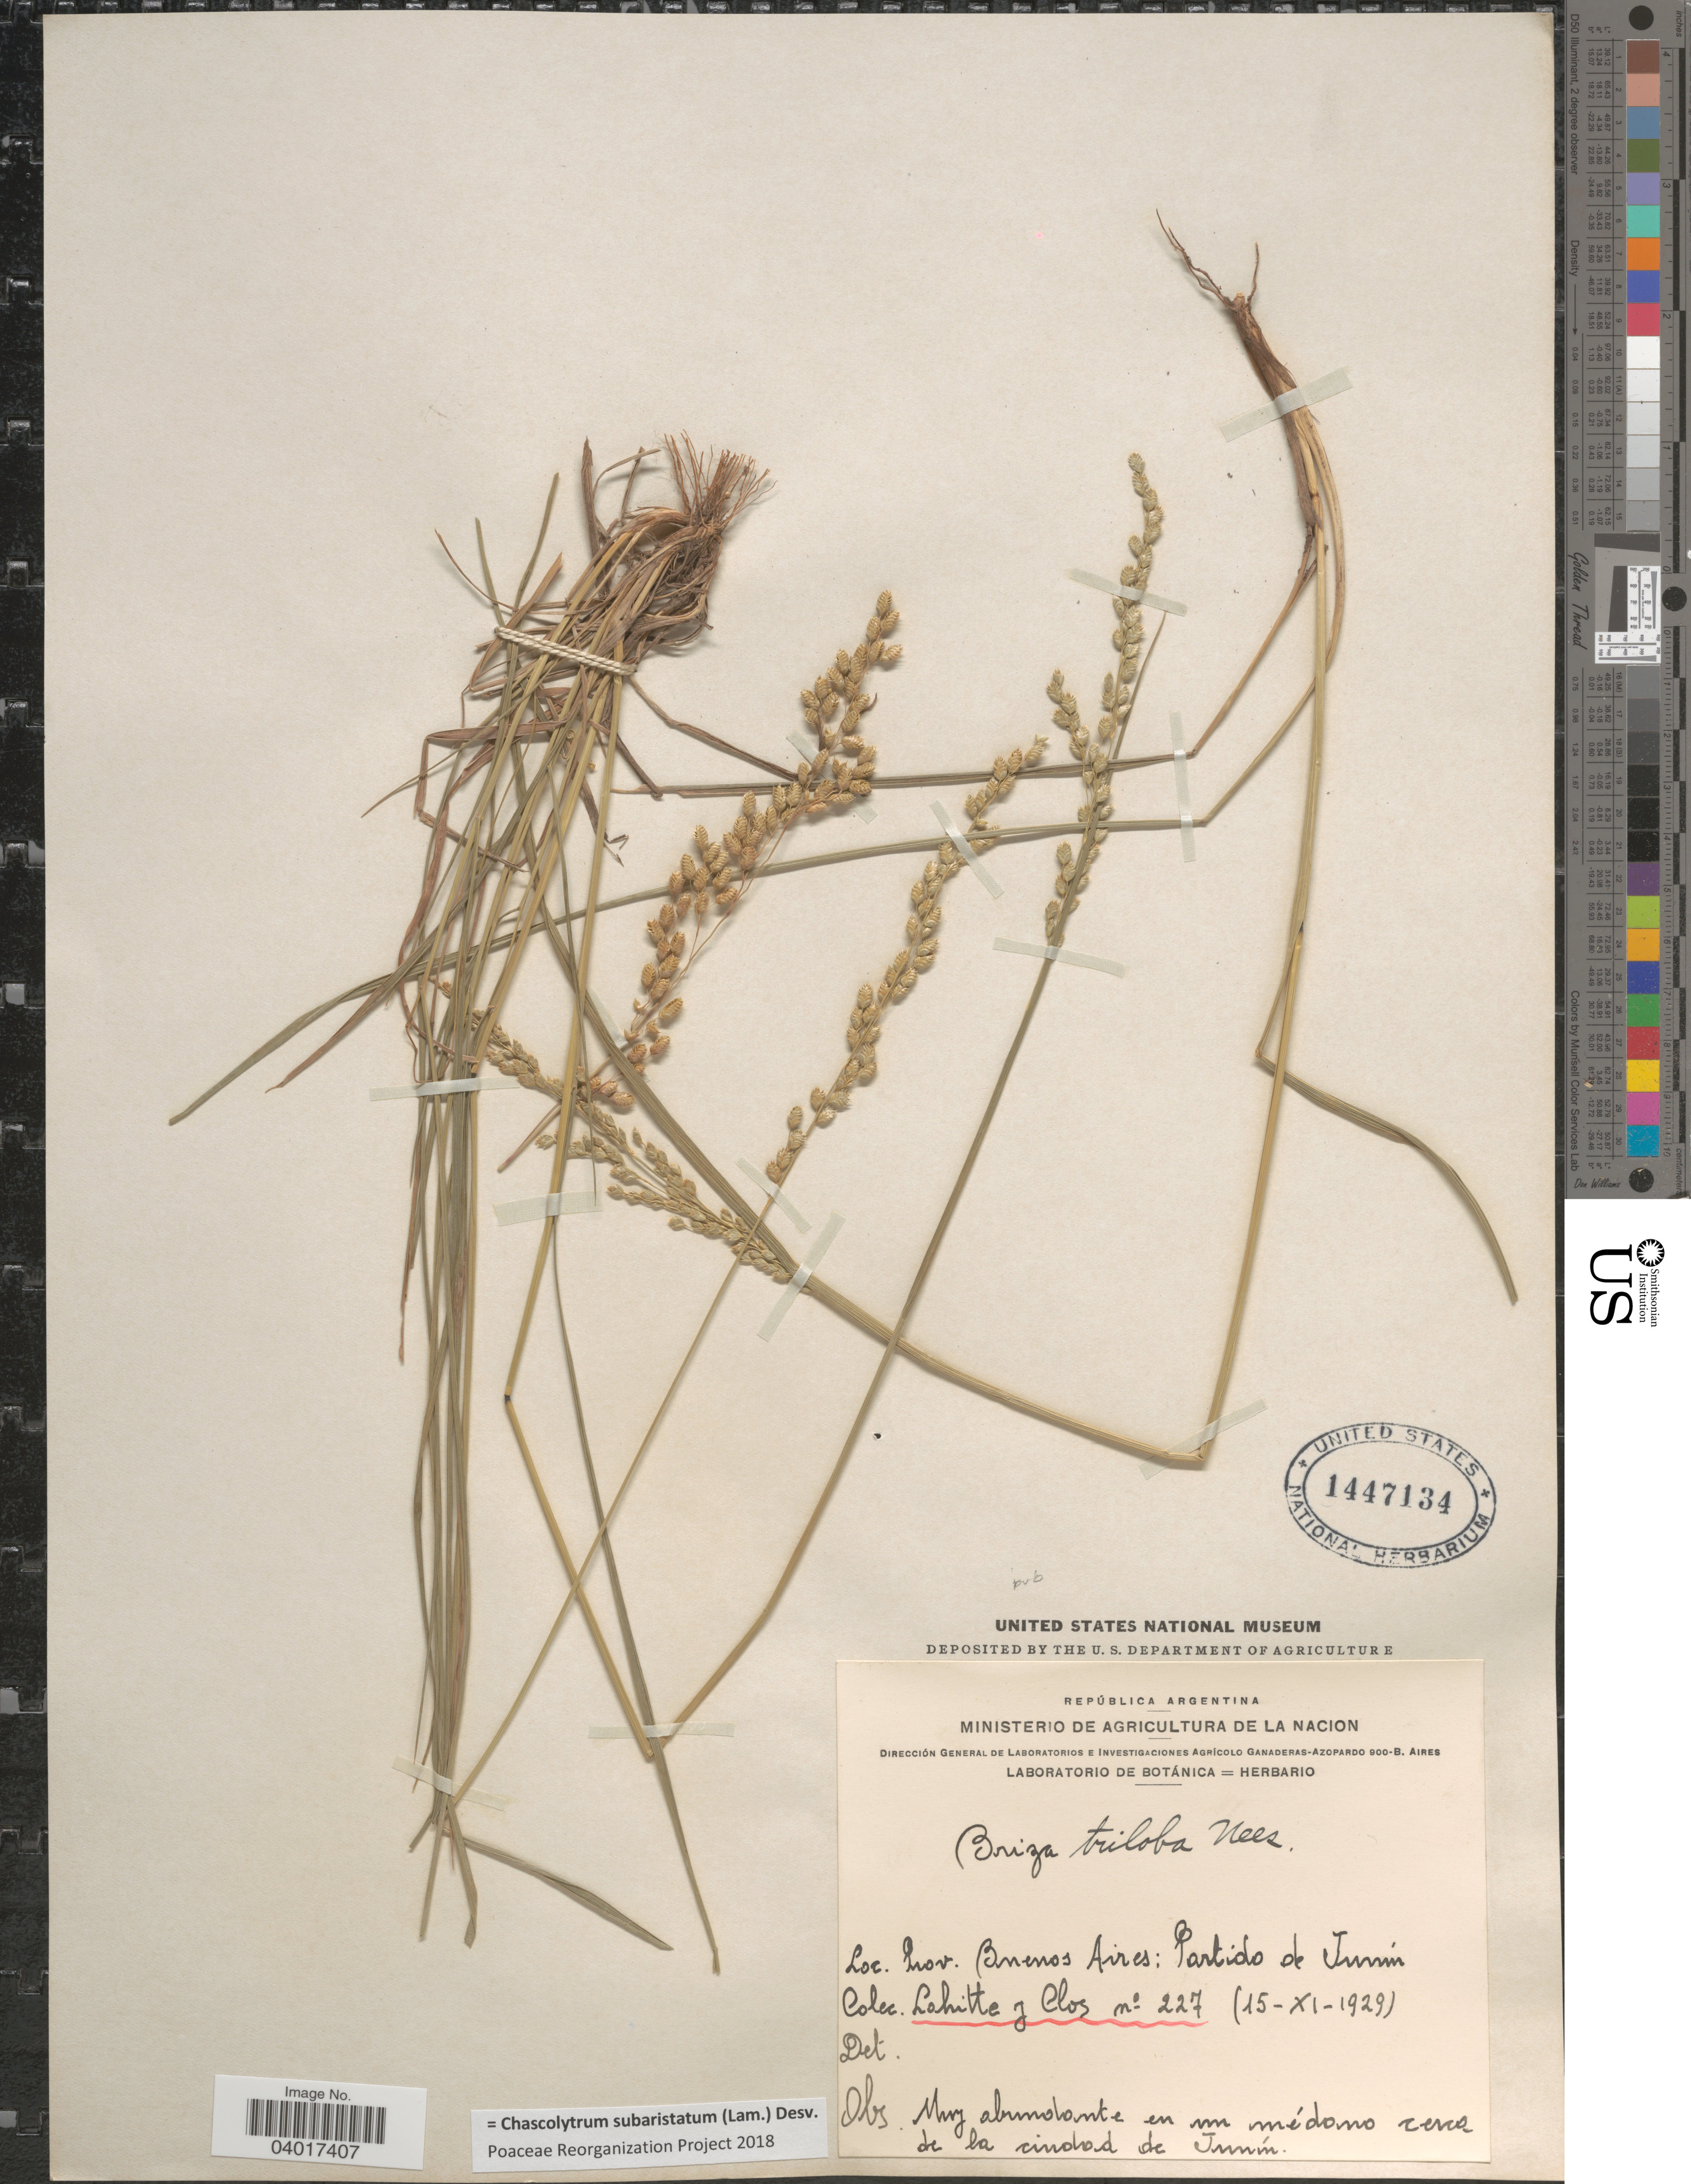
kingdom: Plantae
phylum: Tracheophyta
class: Liliopsida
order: Poales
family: Poaceae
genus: Chascolytrum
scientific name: Chascolytrum subaristatum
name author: (Lam.) Desv.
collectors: L. Clos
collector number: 227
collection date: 1929-11-15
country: Argentina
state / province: Buenos Aires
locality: Partido de Junin.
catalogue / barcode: US 1447134